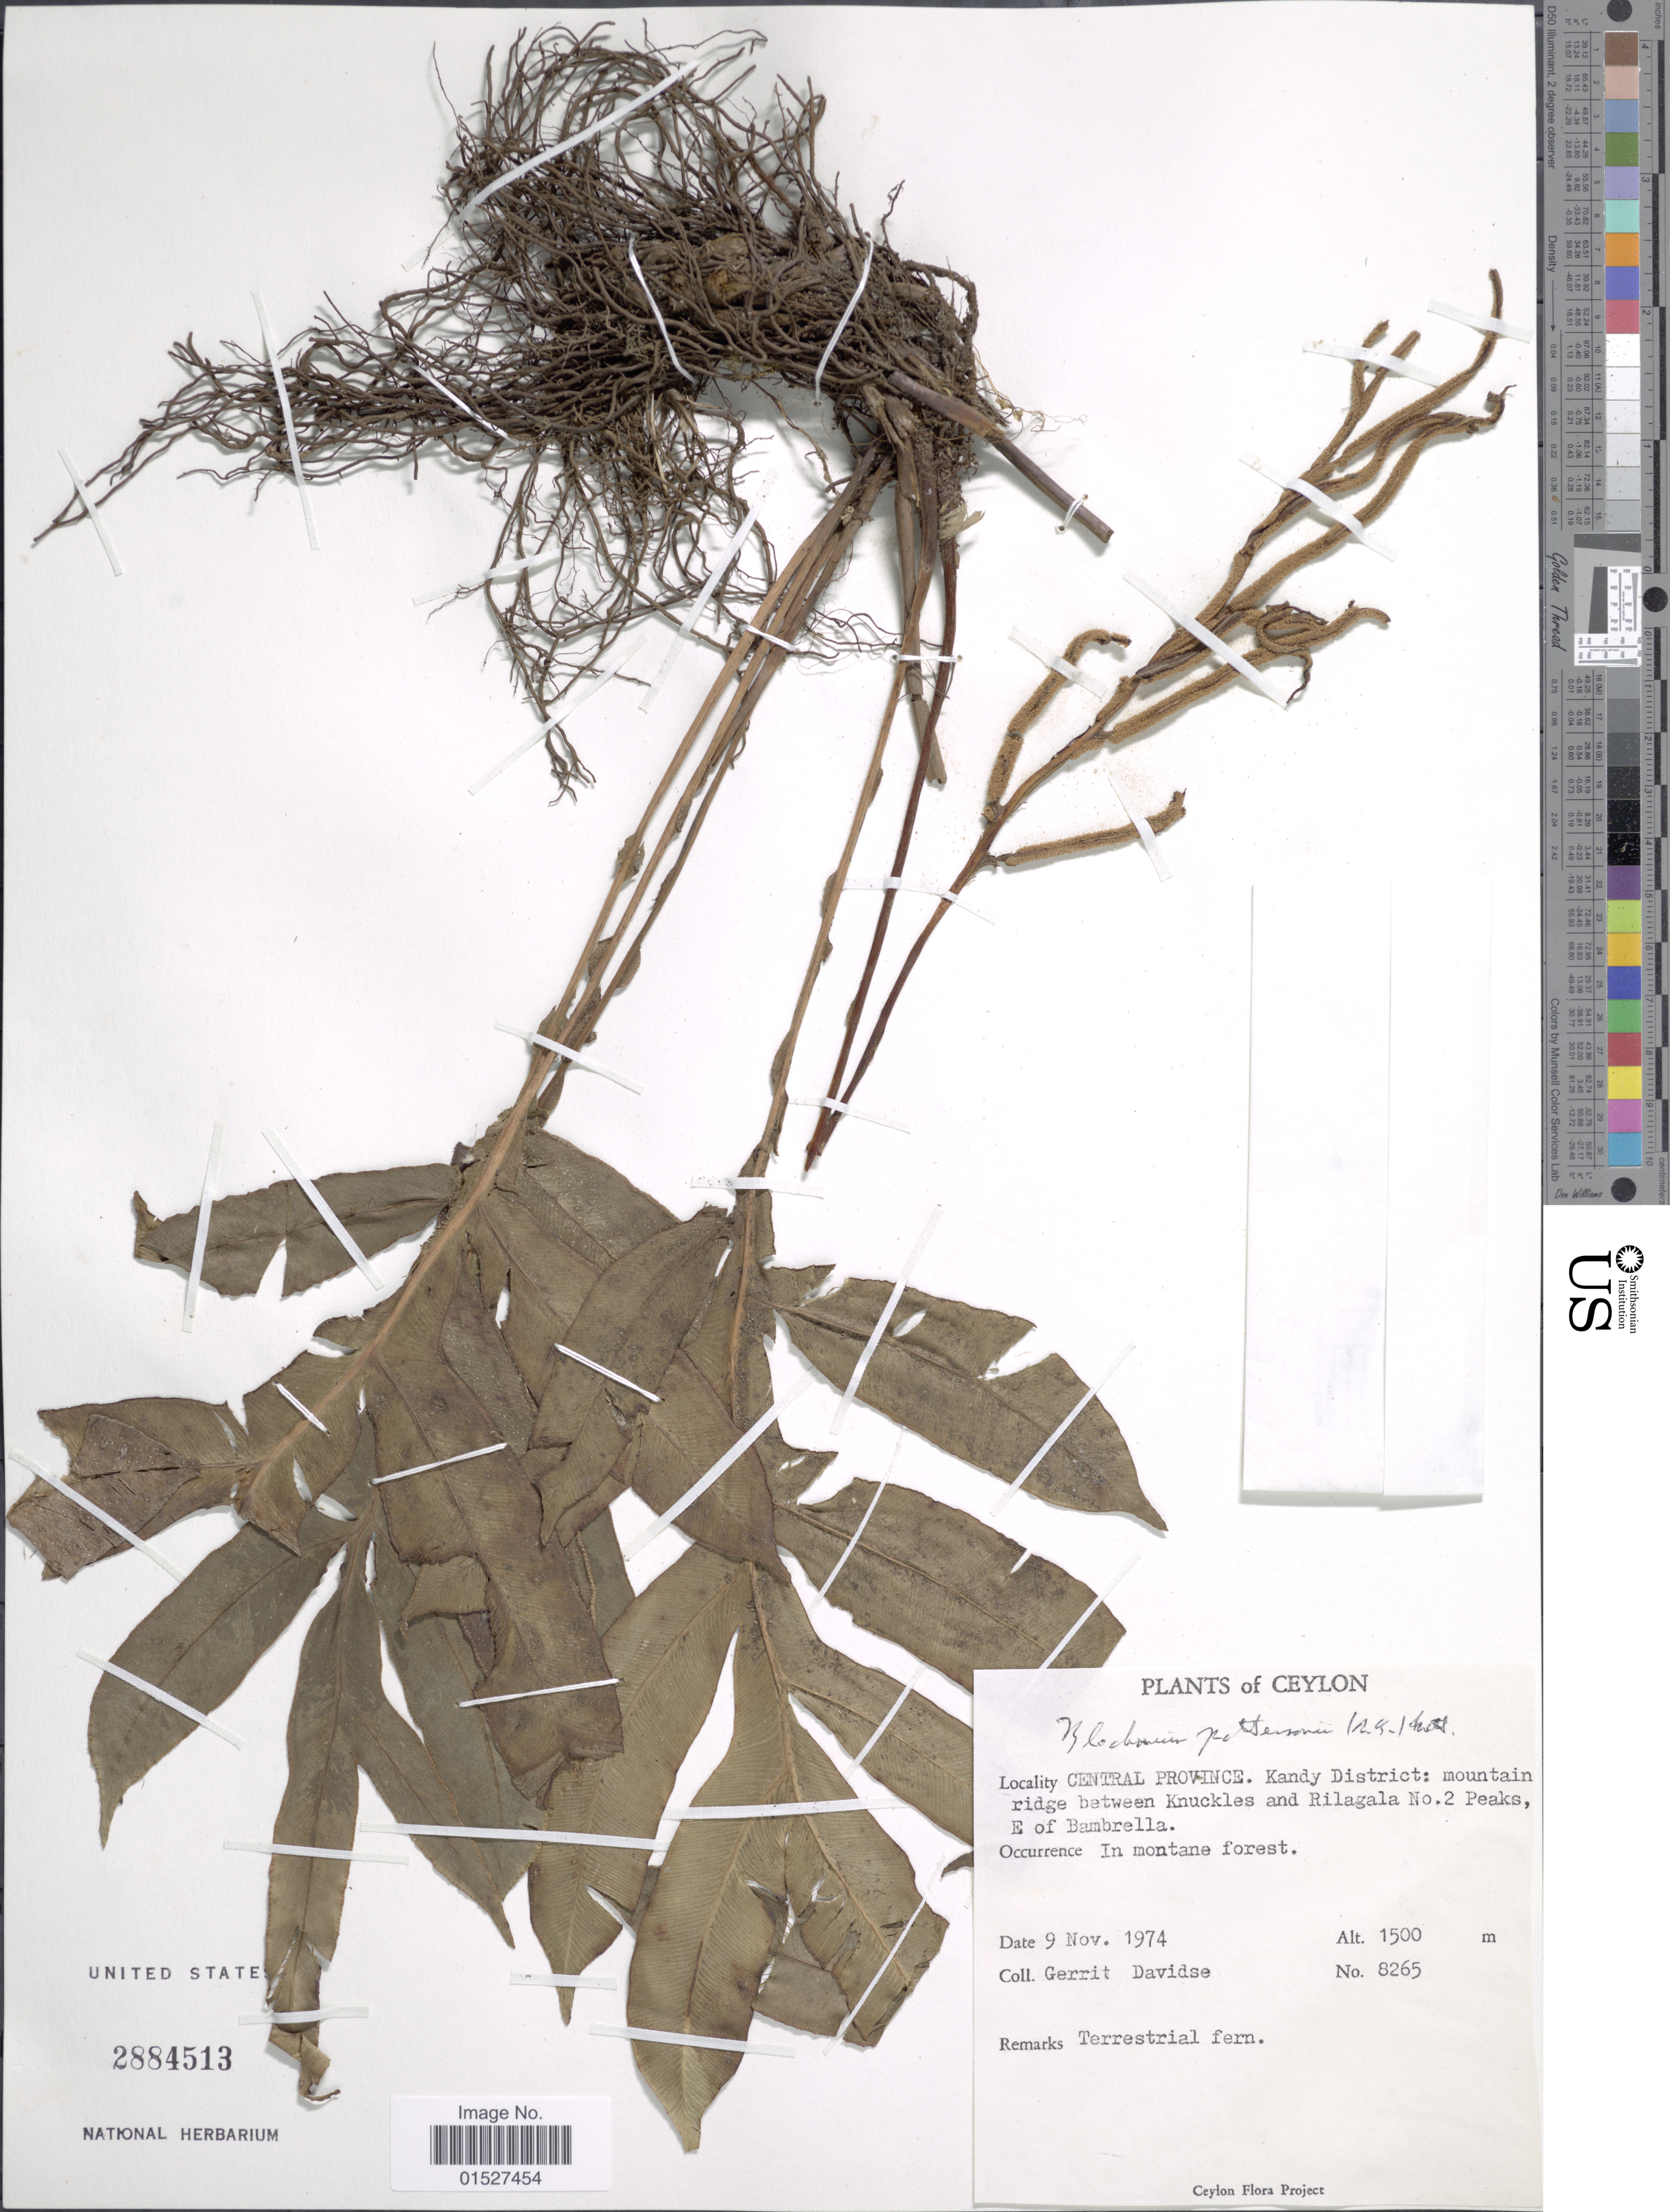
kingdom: Plantae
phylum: Tracheophyta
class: Polypodiopsida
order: Polypodiales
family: Blechnaceae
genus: Blechnum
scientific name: Blechnum patersonii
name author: (R. Br.) Mett.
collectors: G. Davidse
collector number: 8265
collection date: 1974-11-09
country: Sri Lanka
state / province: Central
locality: Ceylon. Central Province. Kandy District: mountain ridge between Knuckles and Rilagala No. 2 Peaks, E of Bambrella.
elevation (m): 1500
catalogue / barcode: US 2884513